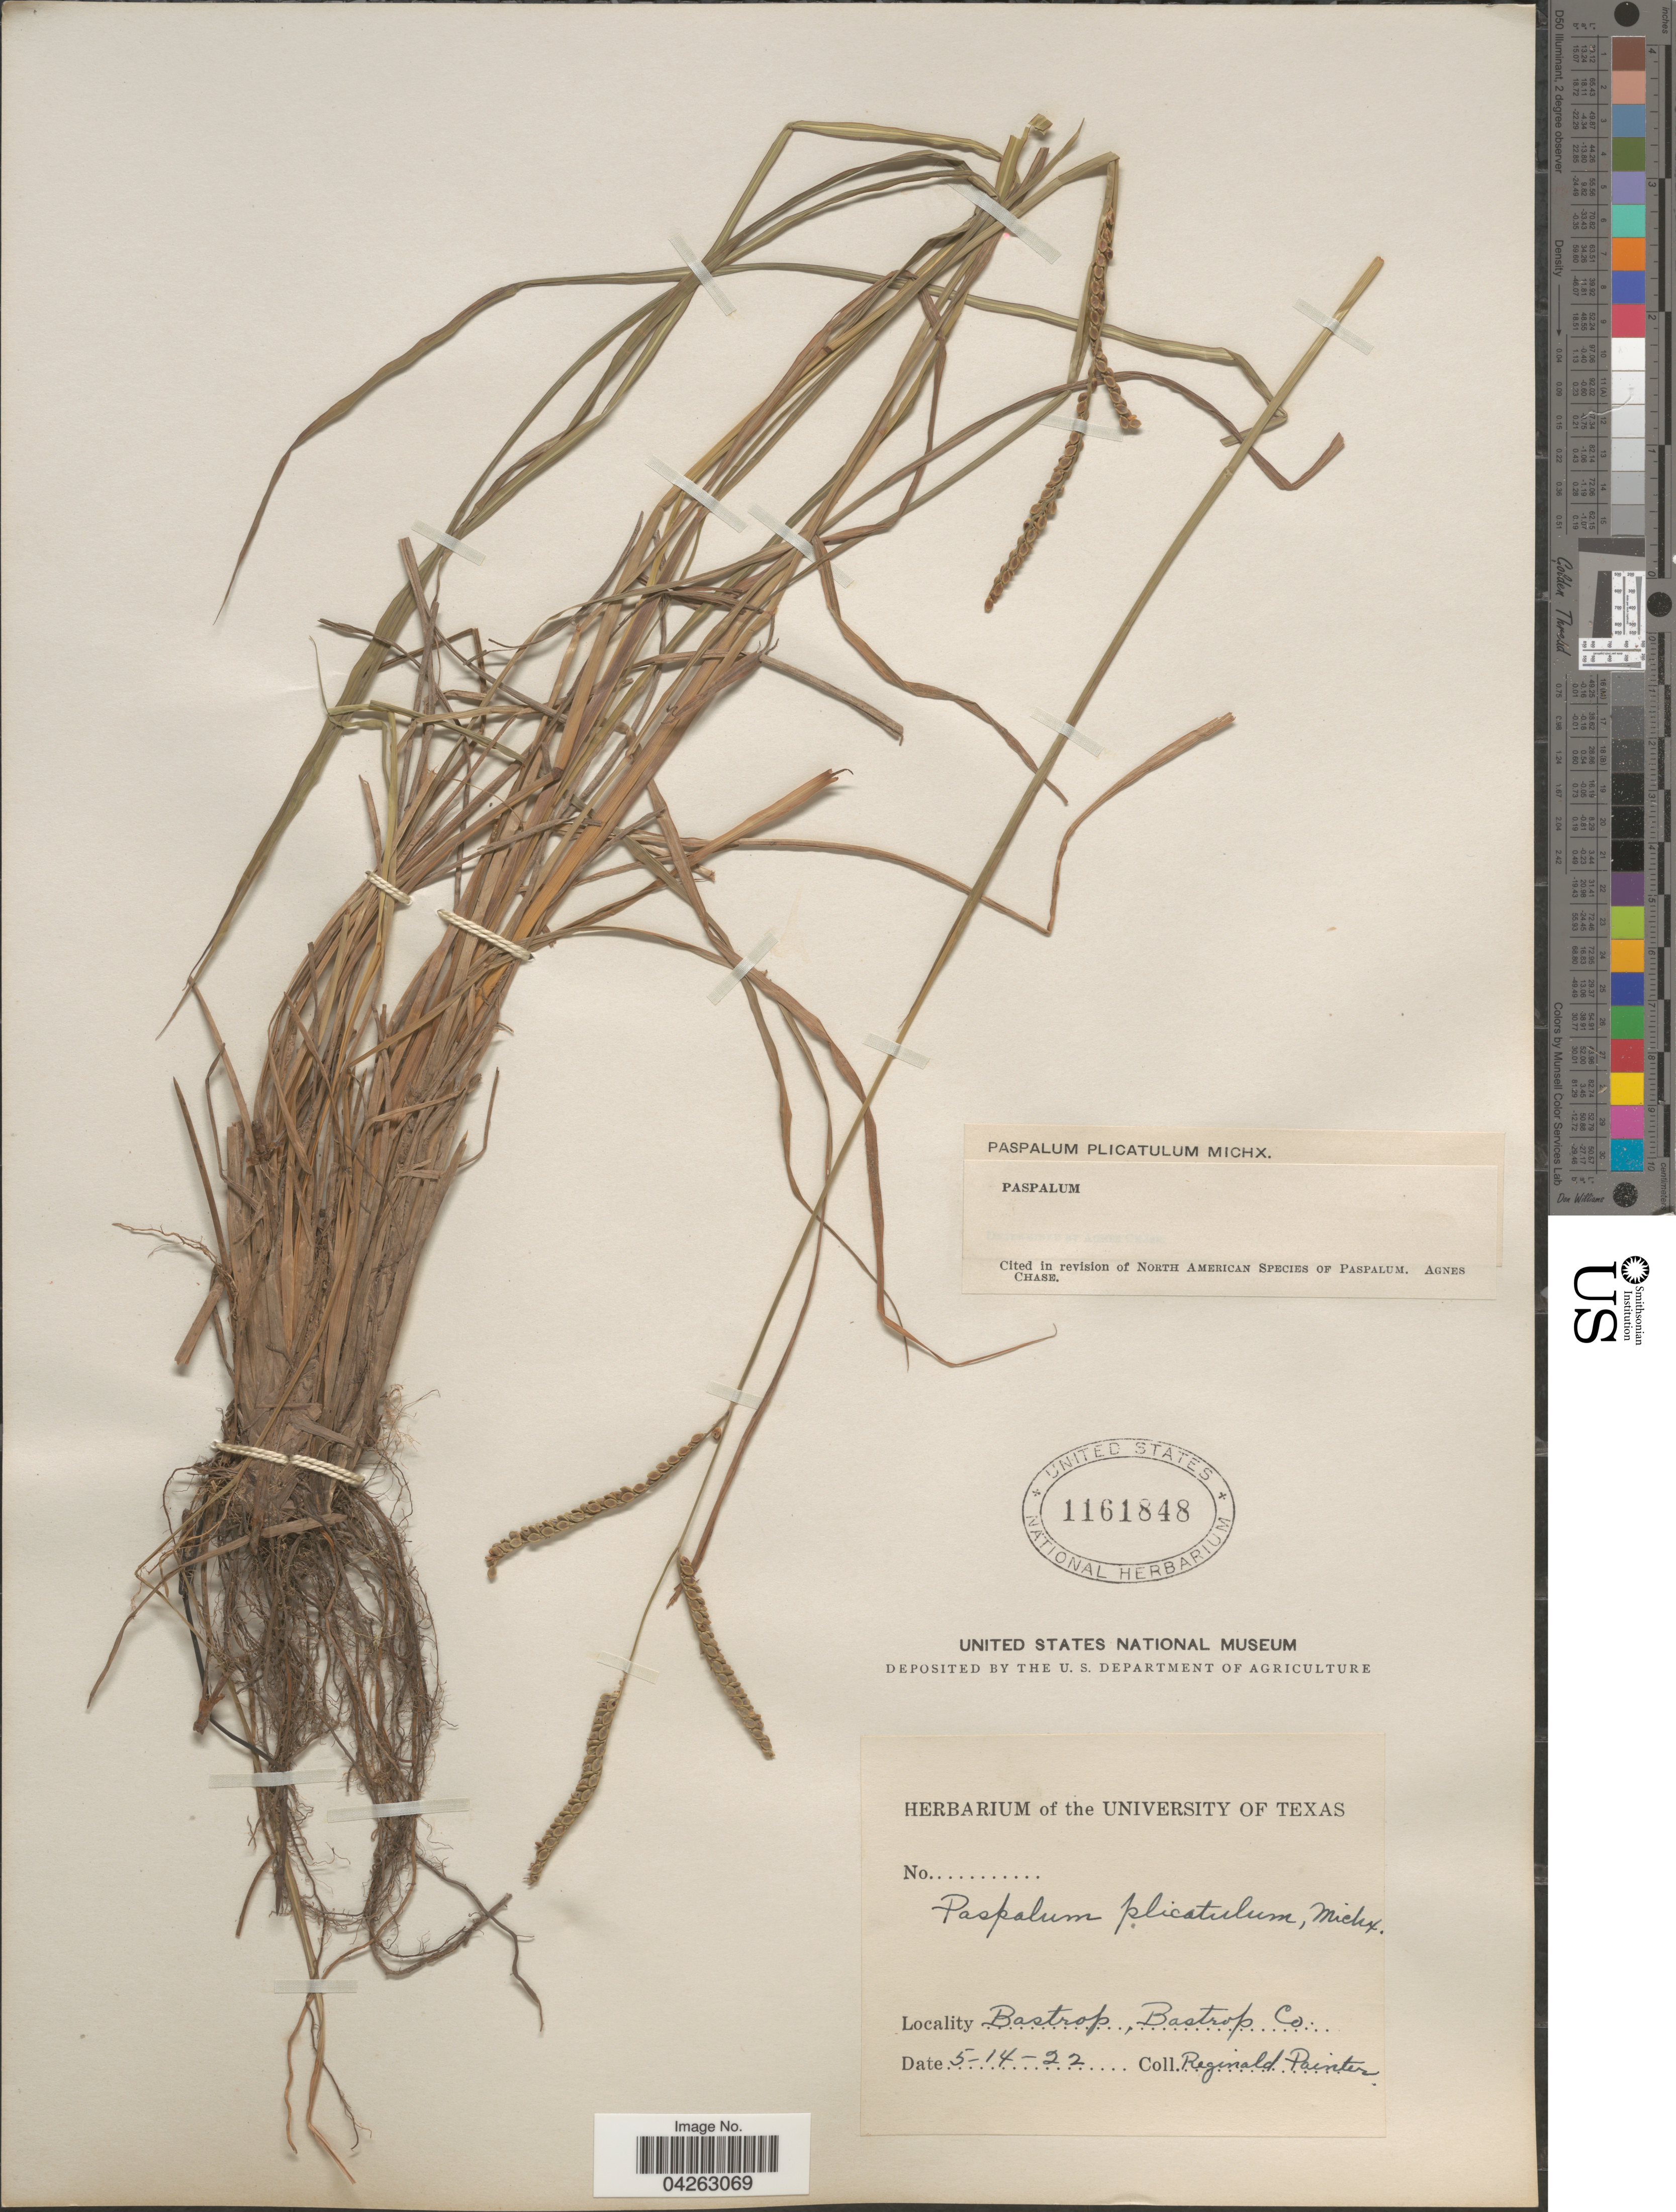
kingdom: Plantae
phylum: Tracheophyta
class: Liliopsida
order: Poales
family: Poaceae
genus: Paspalum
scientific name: Paspalum plicatulum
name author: Michx.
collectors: Painter, R. H.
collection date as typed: Transcribed d/m/y: 14/5/22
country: United States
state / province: Texas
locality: Bastrop, Bastrop Co.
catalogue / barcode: US 1161848